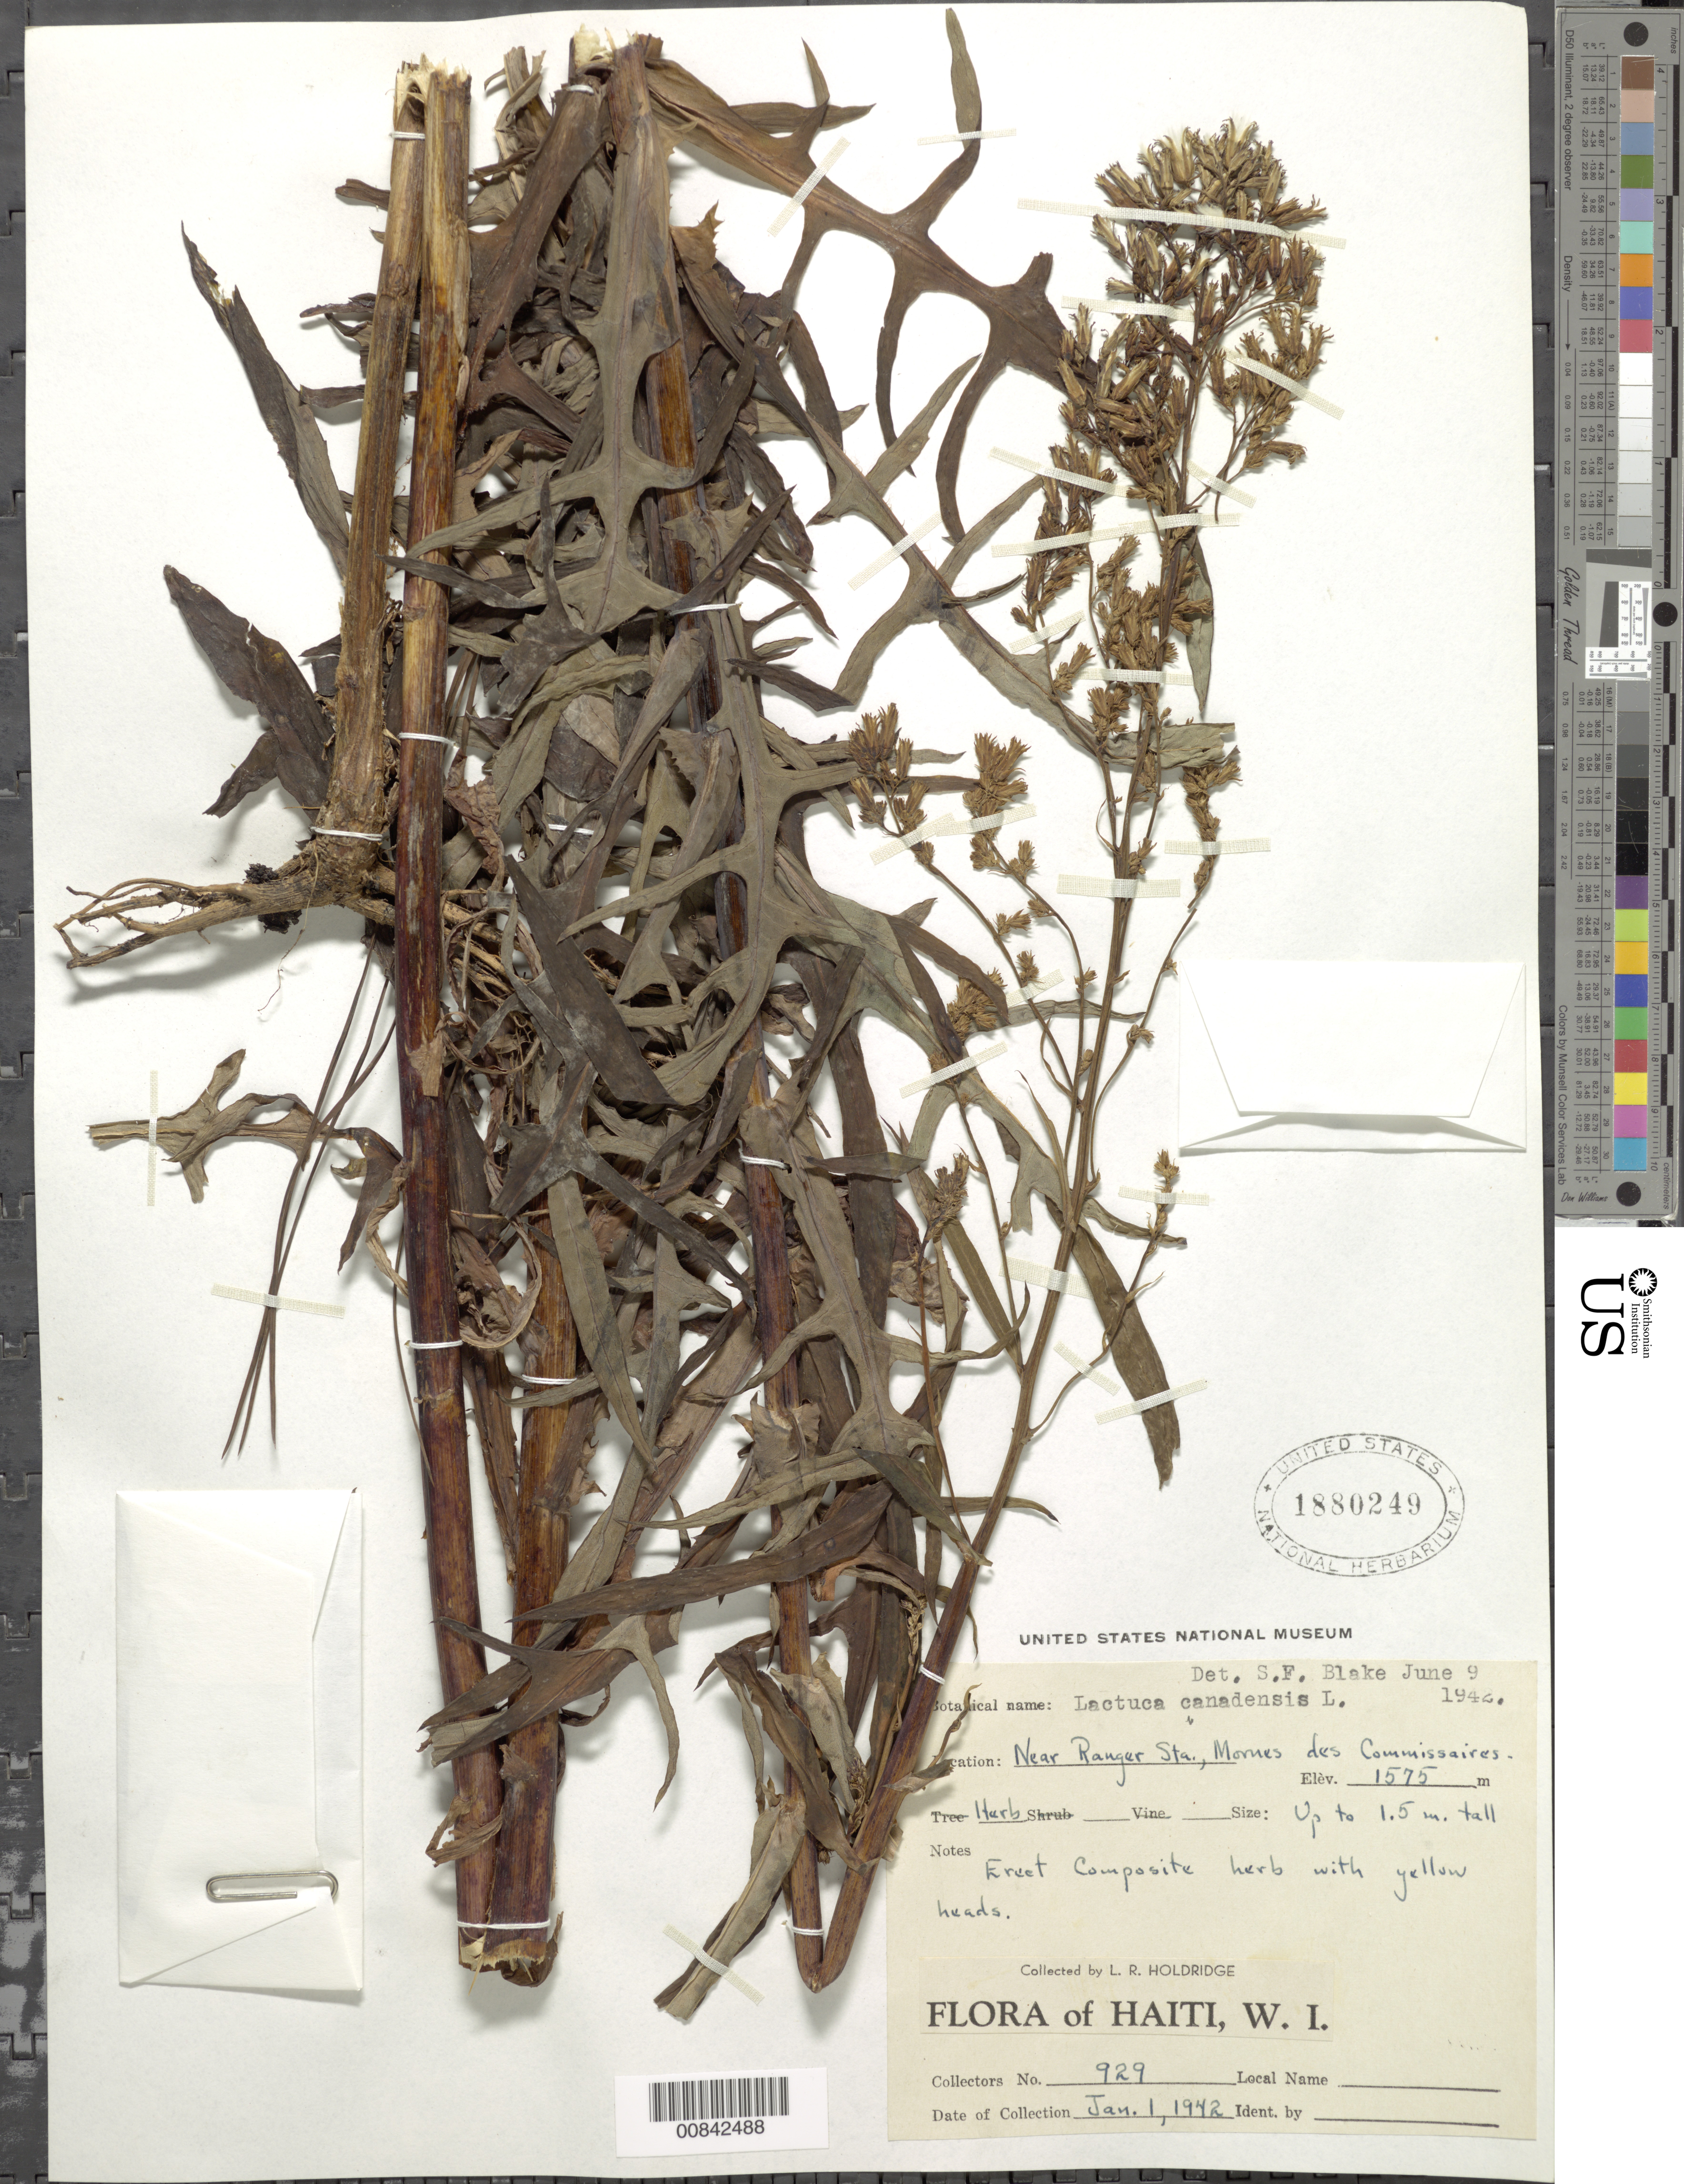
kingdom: Plantae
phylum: Tracheophyta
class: Magnoliopsida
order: Asterales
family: Asteraceae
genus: Lactuca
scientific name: Lactuca canadensis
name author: L.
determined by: Blake, Sydney F.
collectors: L. Holdridge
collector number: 929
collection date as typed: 01 Jan 1942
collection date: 1942-01-01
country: Haiti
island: Hispaniola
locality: Near Ranger Station, Mornes des Commissaires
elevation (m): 1575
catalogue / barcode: US 1880249